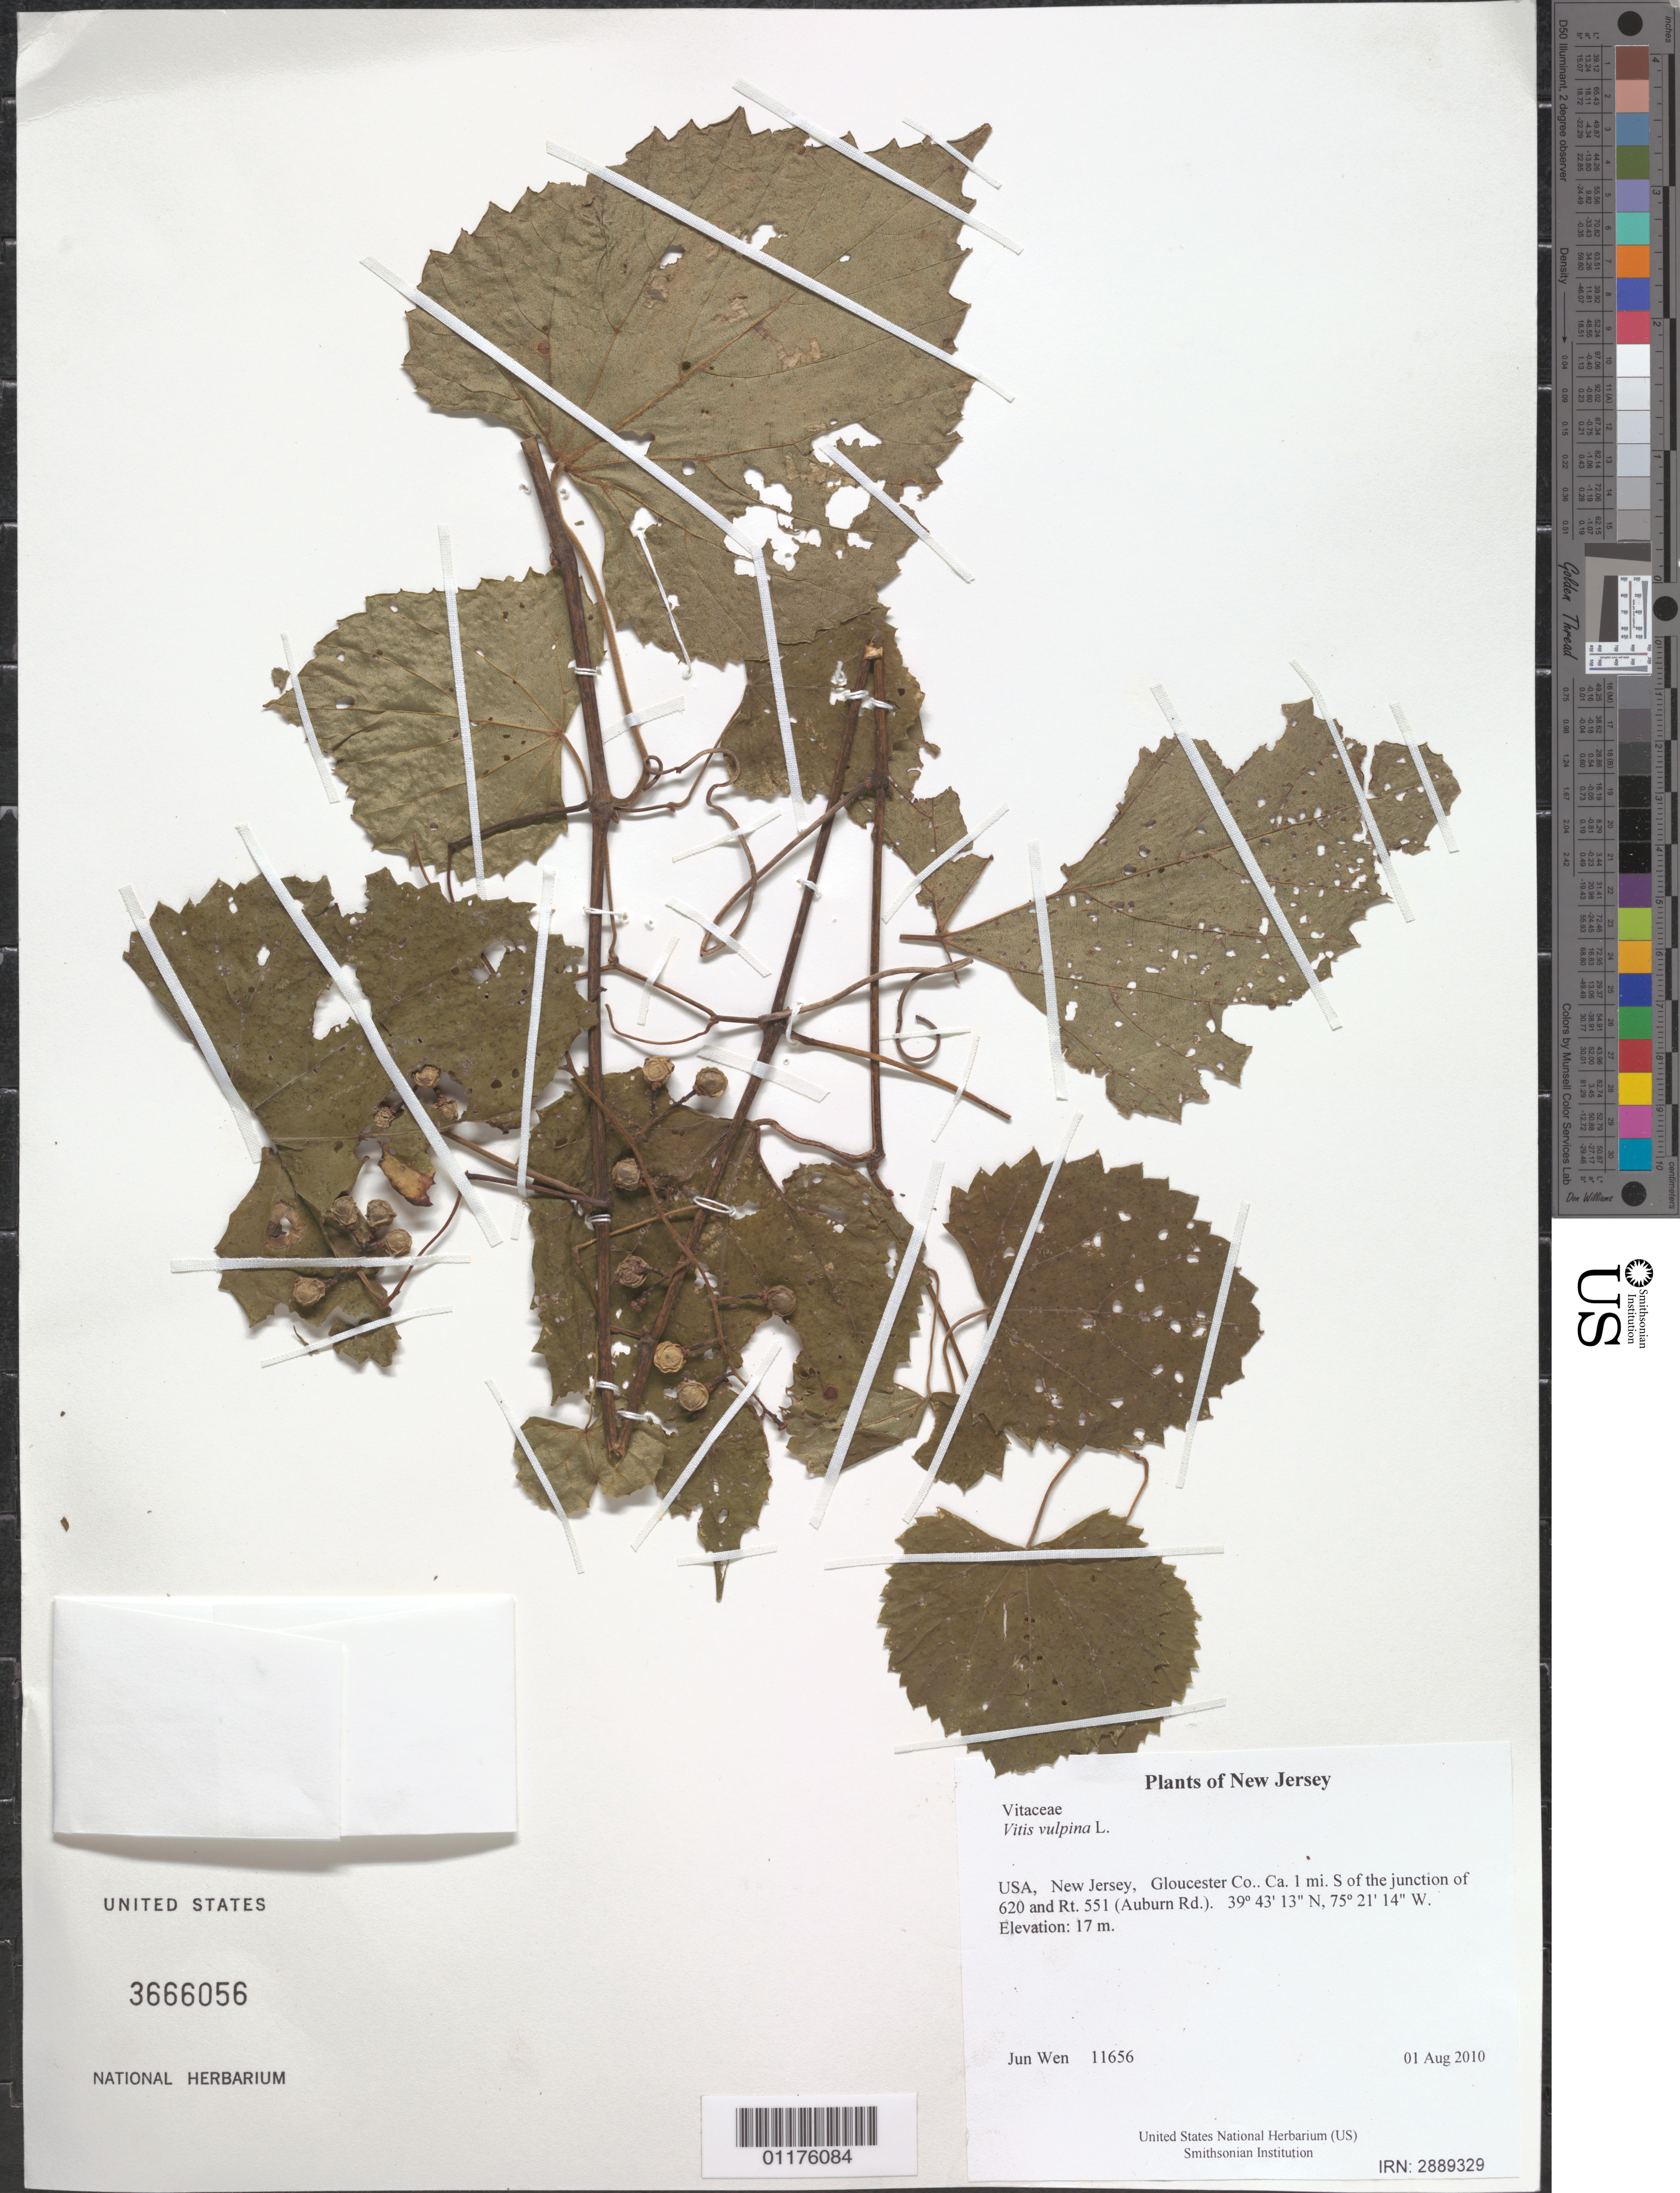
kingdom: Plantae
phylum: Tracheophyta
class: Magnoliopsida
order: Vitales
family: Vitaceae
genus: Vitis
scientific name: Vitis vulpina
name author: L.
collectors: J. Wen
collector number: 11656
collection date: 2010-08-01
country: United States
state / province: New Jersey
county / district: Gloucester Co.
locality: Ca. 1 mi. S of the junction of 620 and Rt. 551 (Auburn Rd.)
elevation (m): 17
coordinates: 39 43.224 N, 75 21.229 W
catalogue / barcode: US 3666056